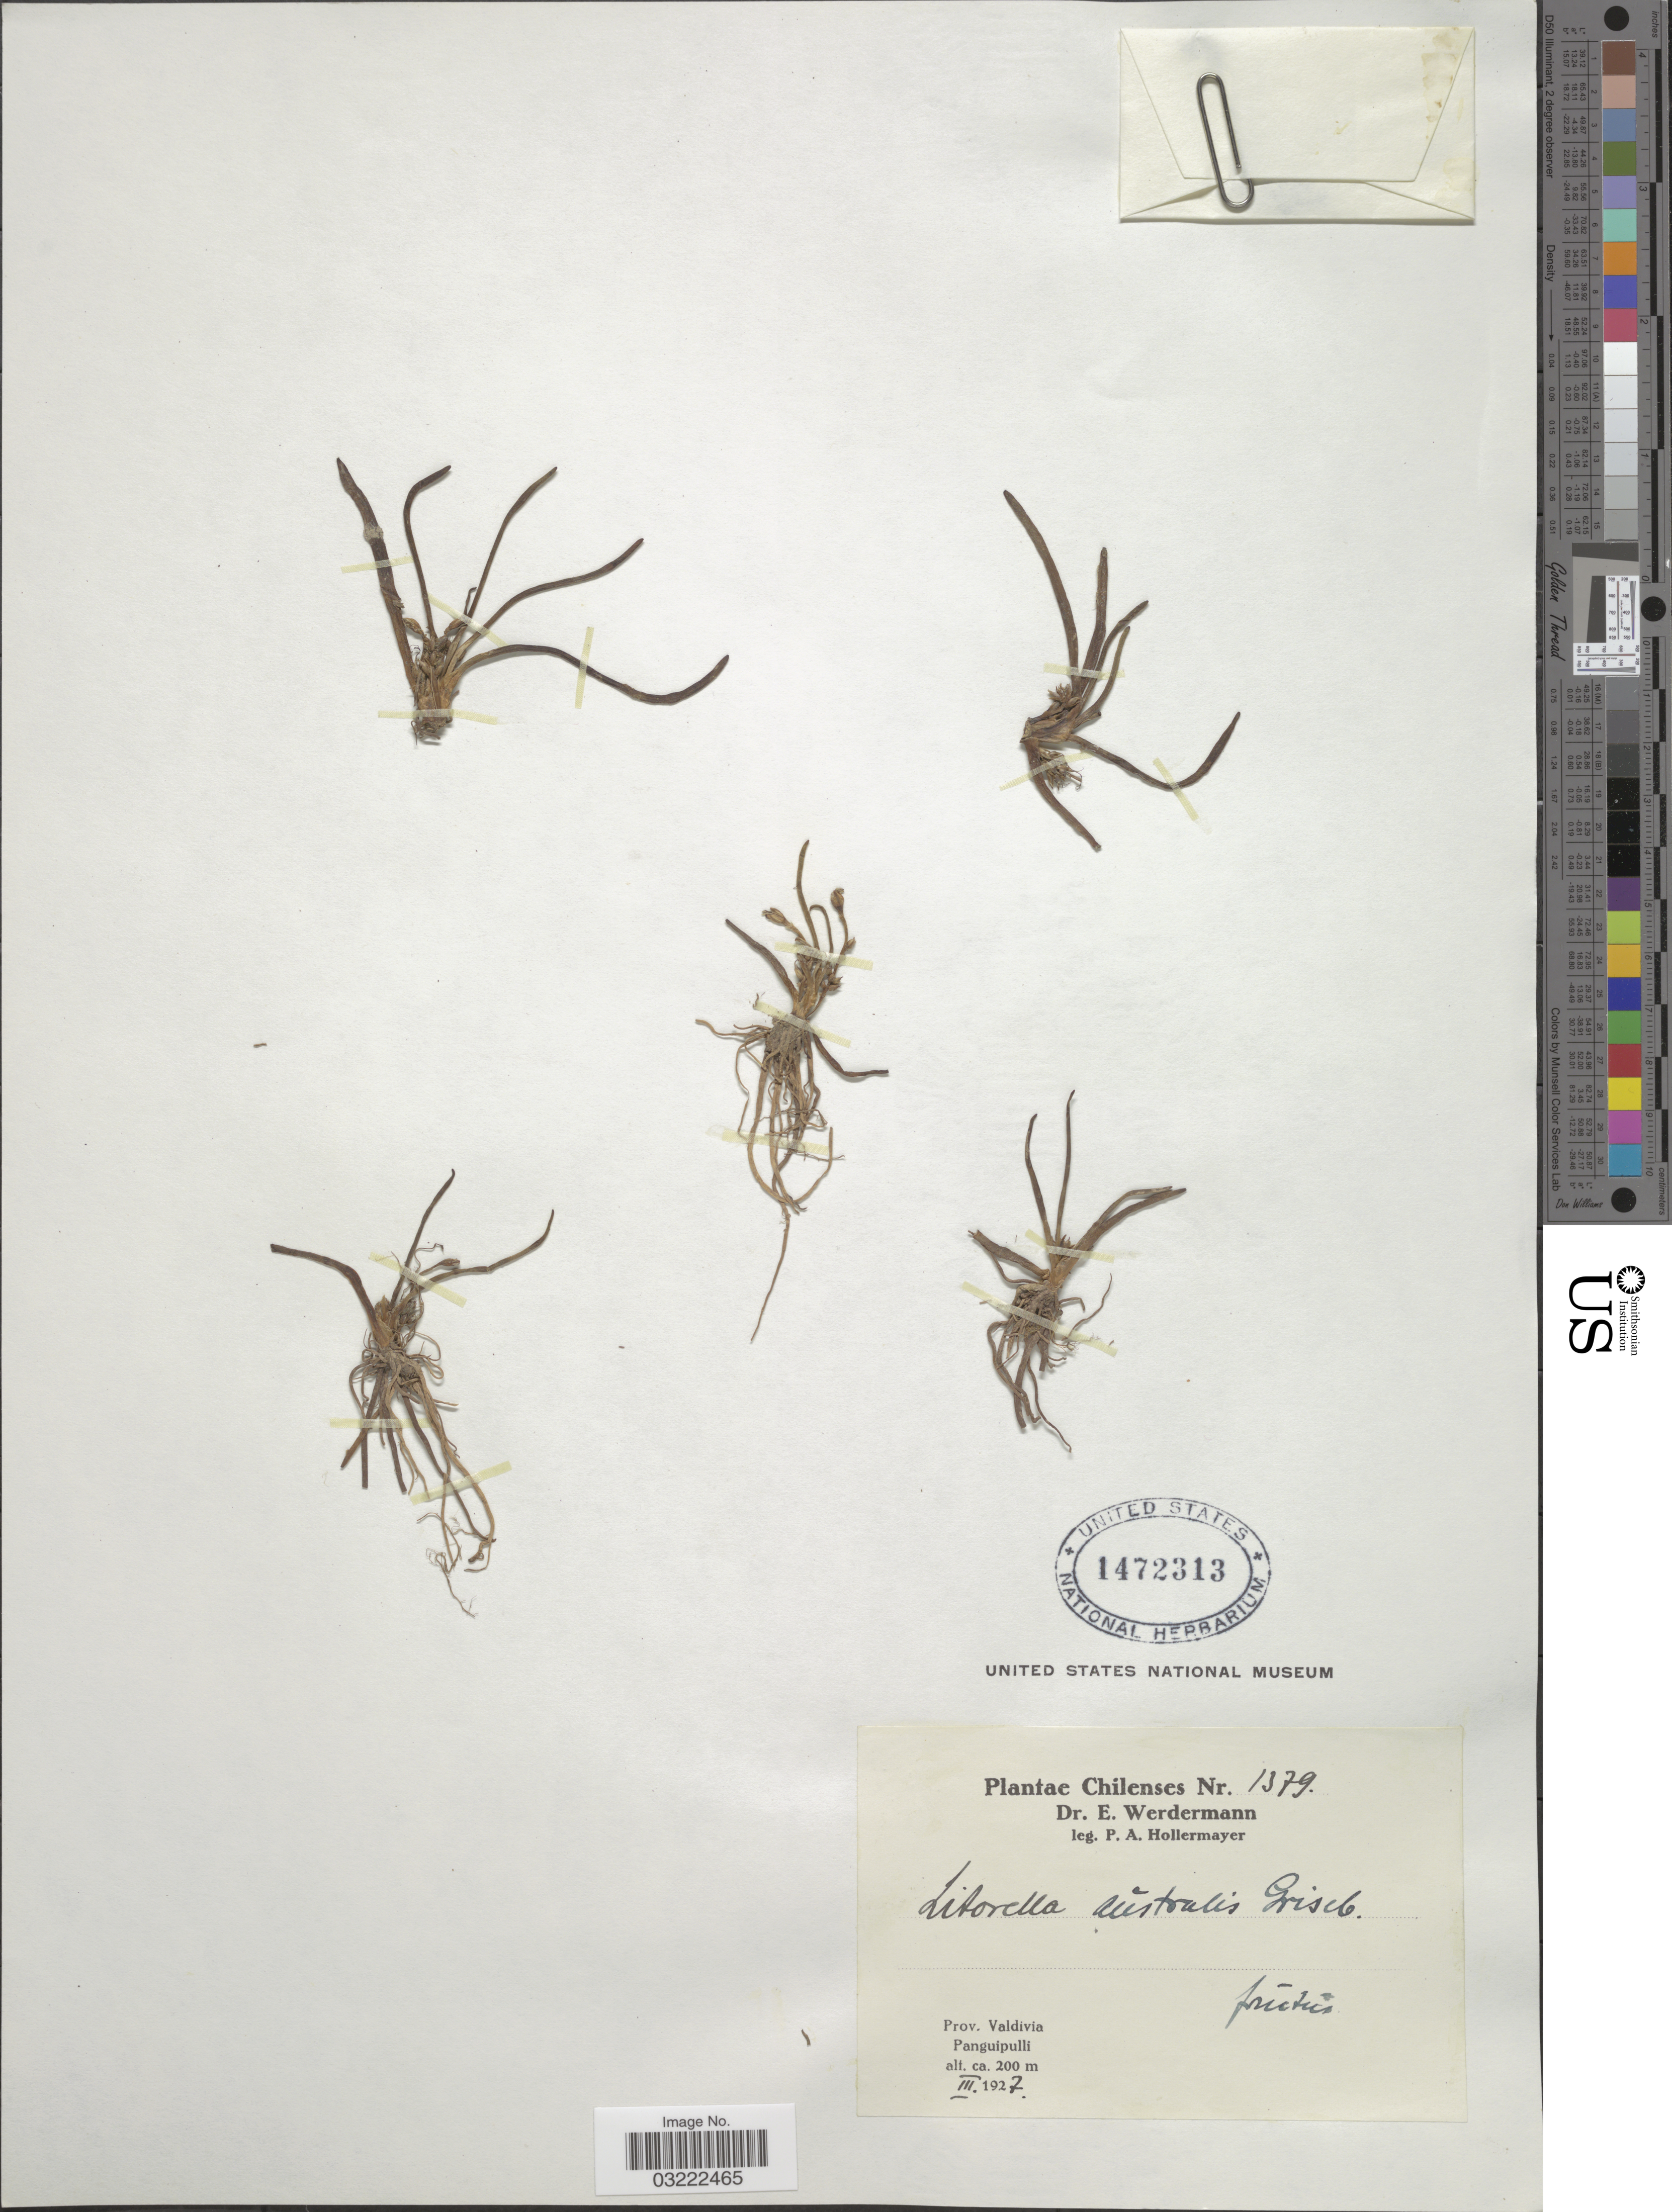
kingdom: Plantae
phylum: Tracheophyta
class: Magnoliopsida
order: Lamiales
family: Plantaginaceae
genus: Littorella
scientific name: Littorella australis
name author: Griseb. ex Benth. & Hook. f.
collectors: P. Hollermayer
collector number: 1379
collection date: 1927-03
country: Chile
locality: Prov. Valdivia, Panguipulli.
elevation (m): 200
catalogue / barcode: US 1472313